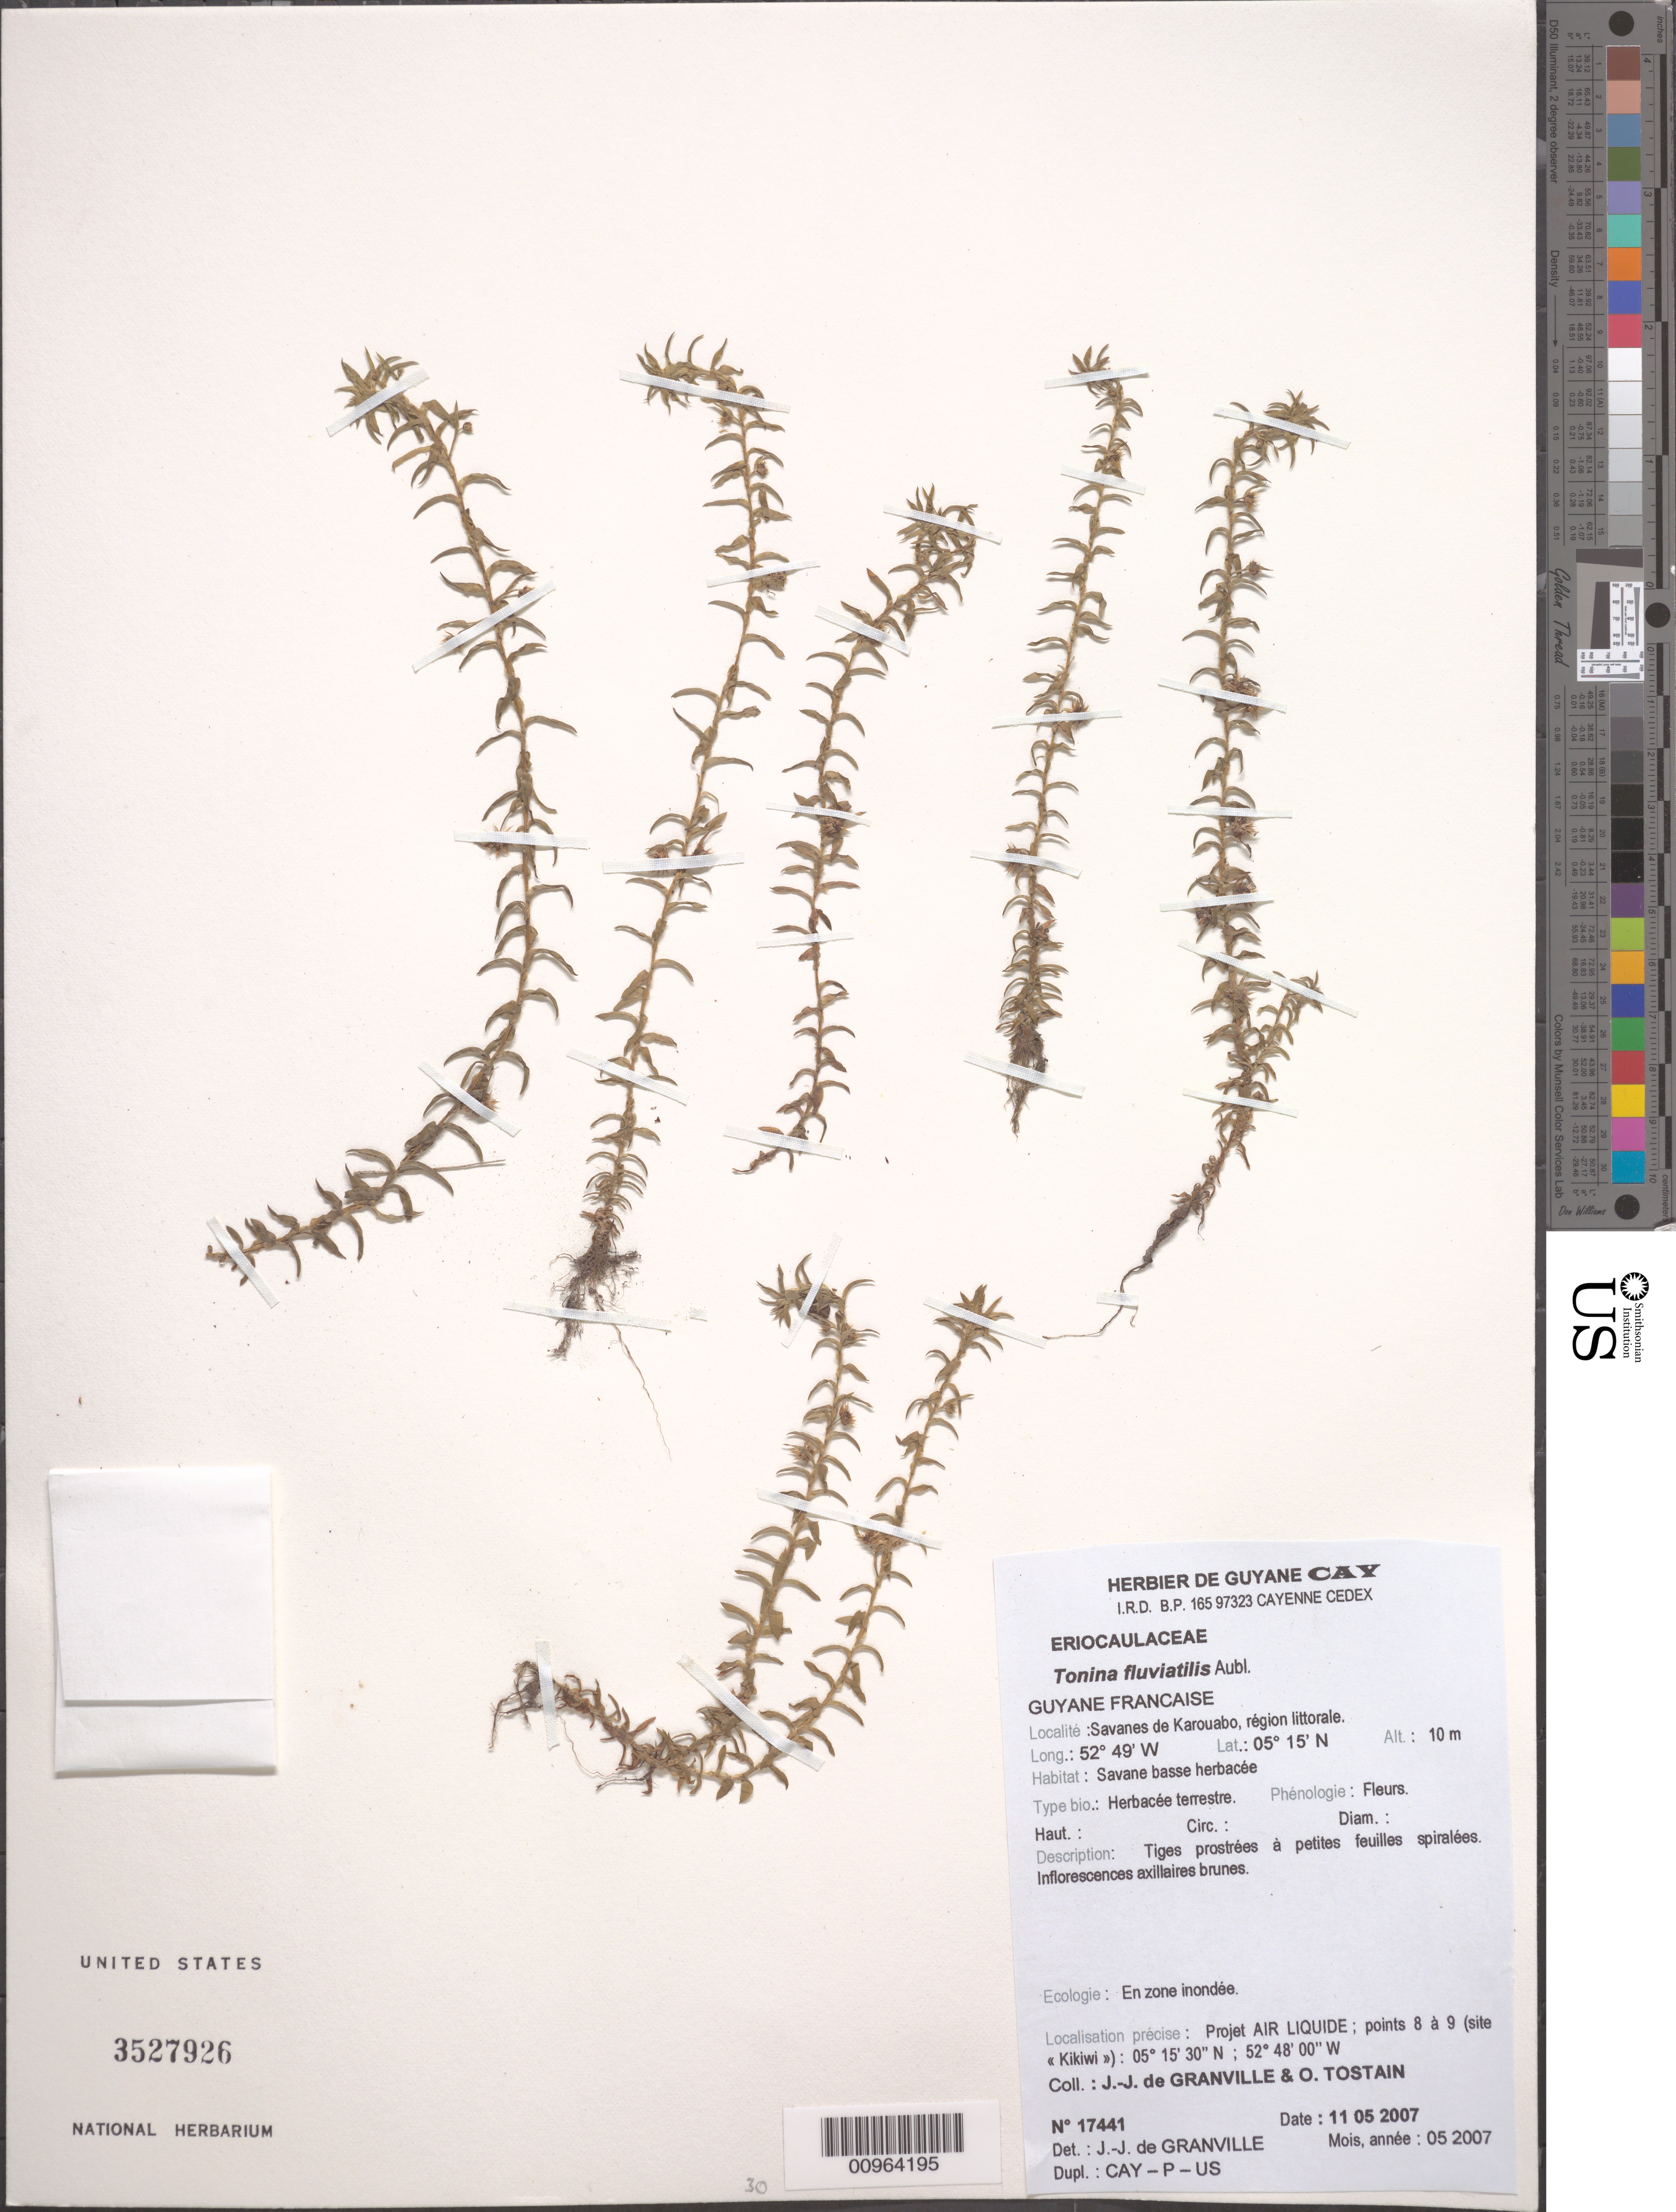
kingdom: Plantae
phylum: Tracheophyta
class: Liliopsida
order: Poales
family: Eriocaulaceae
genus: Tonina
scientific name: Tonina fluviatilis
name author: Aubl.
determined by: Granville, J. J. de, (CAY), Institut de Recherche pour le Developpement (IRD) (FRENCH GUIANA)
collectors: J.-J. de Granville & O. Tostain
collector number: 17441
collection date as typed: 11-May-07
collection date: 2007-05-11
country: French Guiana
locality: Savanes de Karouabo. Projet AIR LIQUIDE; points 8 a 9 (site "Kikiwi")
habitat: Region littorale. Savane basse herbacee. En zone inondee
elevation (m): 10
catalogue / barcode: US 3527926